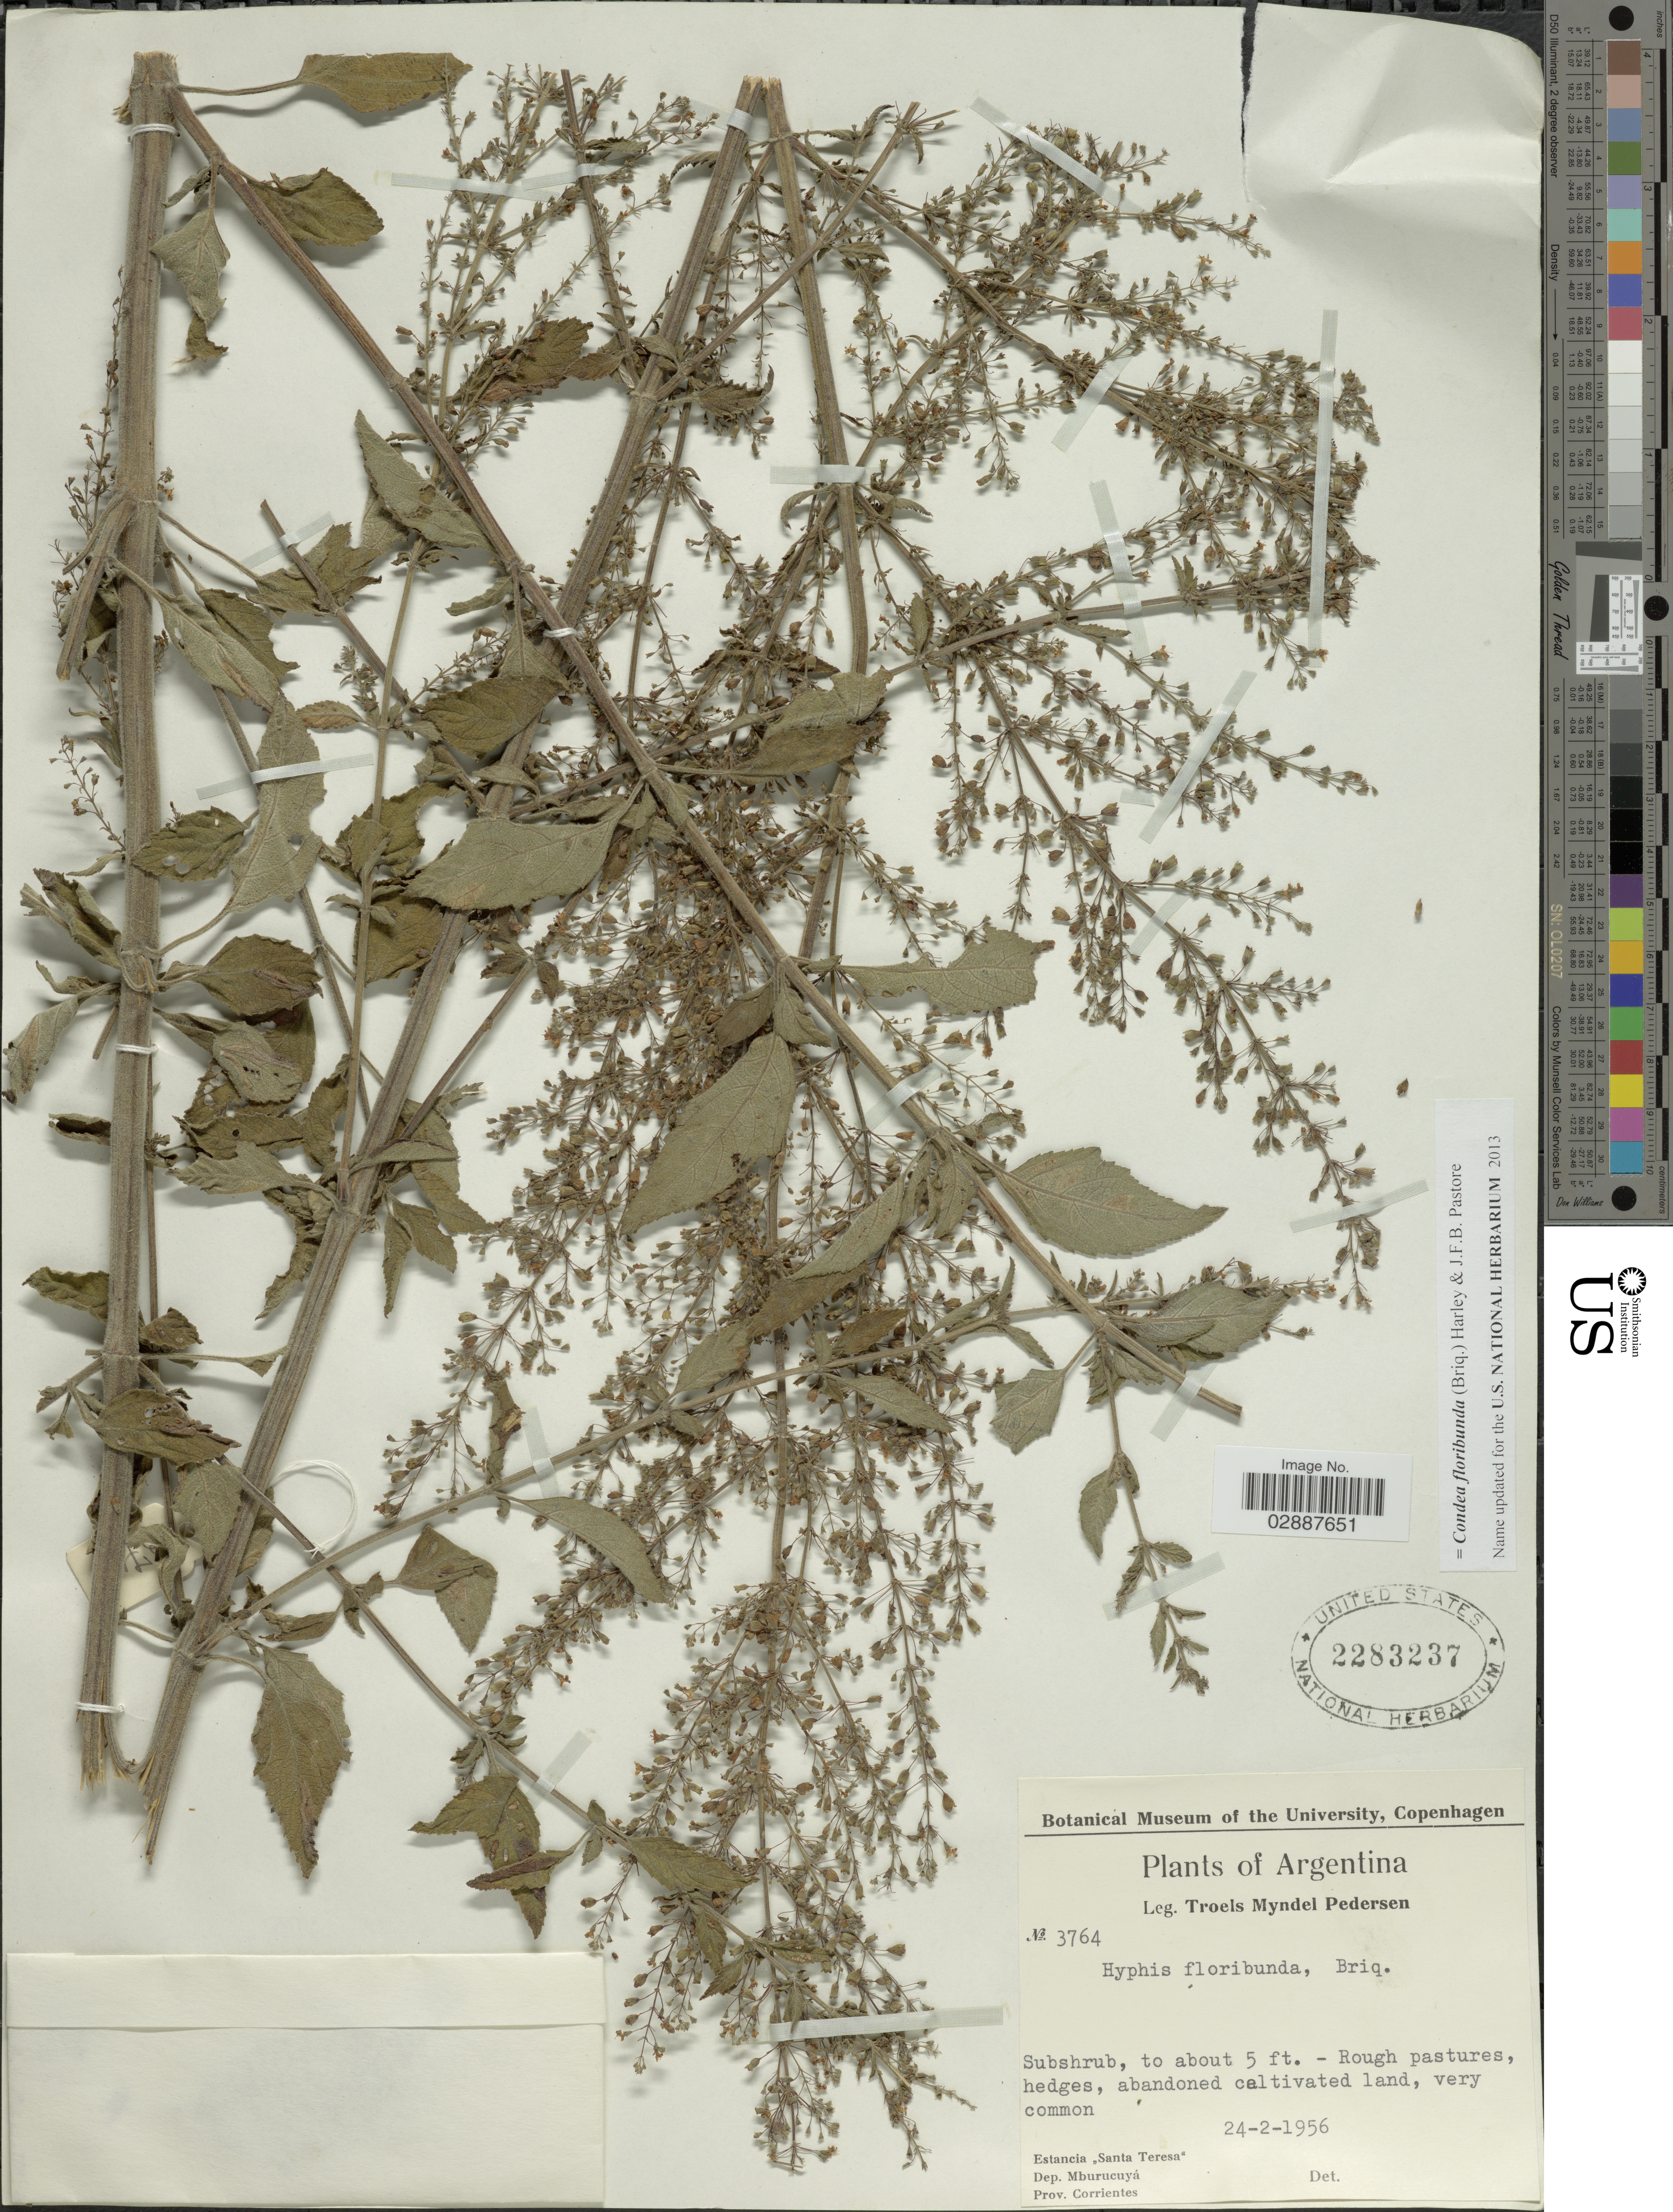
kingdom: Plantae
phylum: Tracheophyta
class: Magnoliopsida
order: Lamiales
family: Lamiaceae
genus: Condea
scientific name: Condea floribunda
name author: (Briq. ex Micheli) Harley & J.F.B. Pastore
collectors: T. Pederson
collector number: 3764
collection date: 1956-02-24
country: Argentina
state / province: Corrientes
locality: Estancia "Santa Teresa", Dep. Mburucuyá.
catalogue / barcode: US 2283237